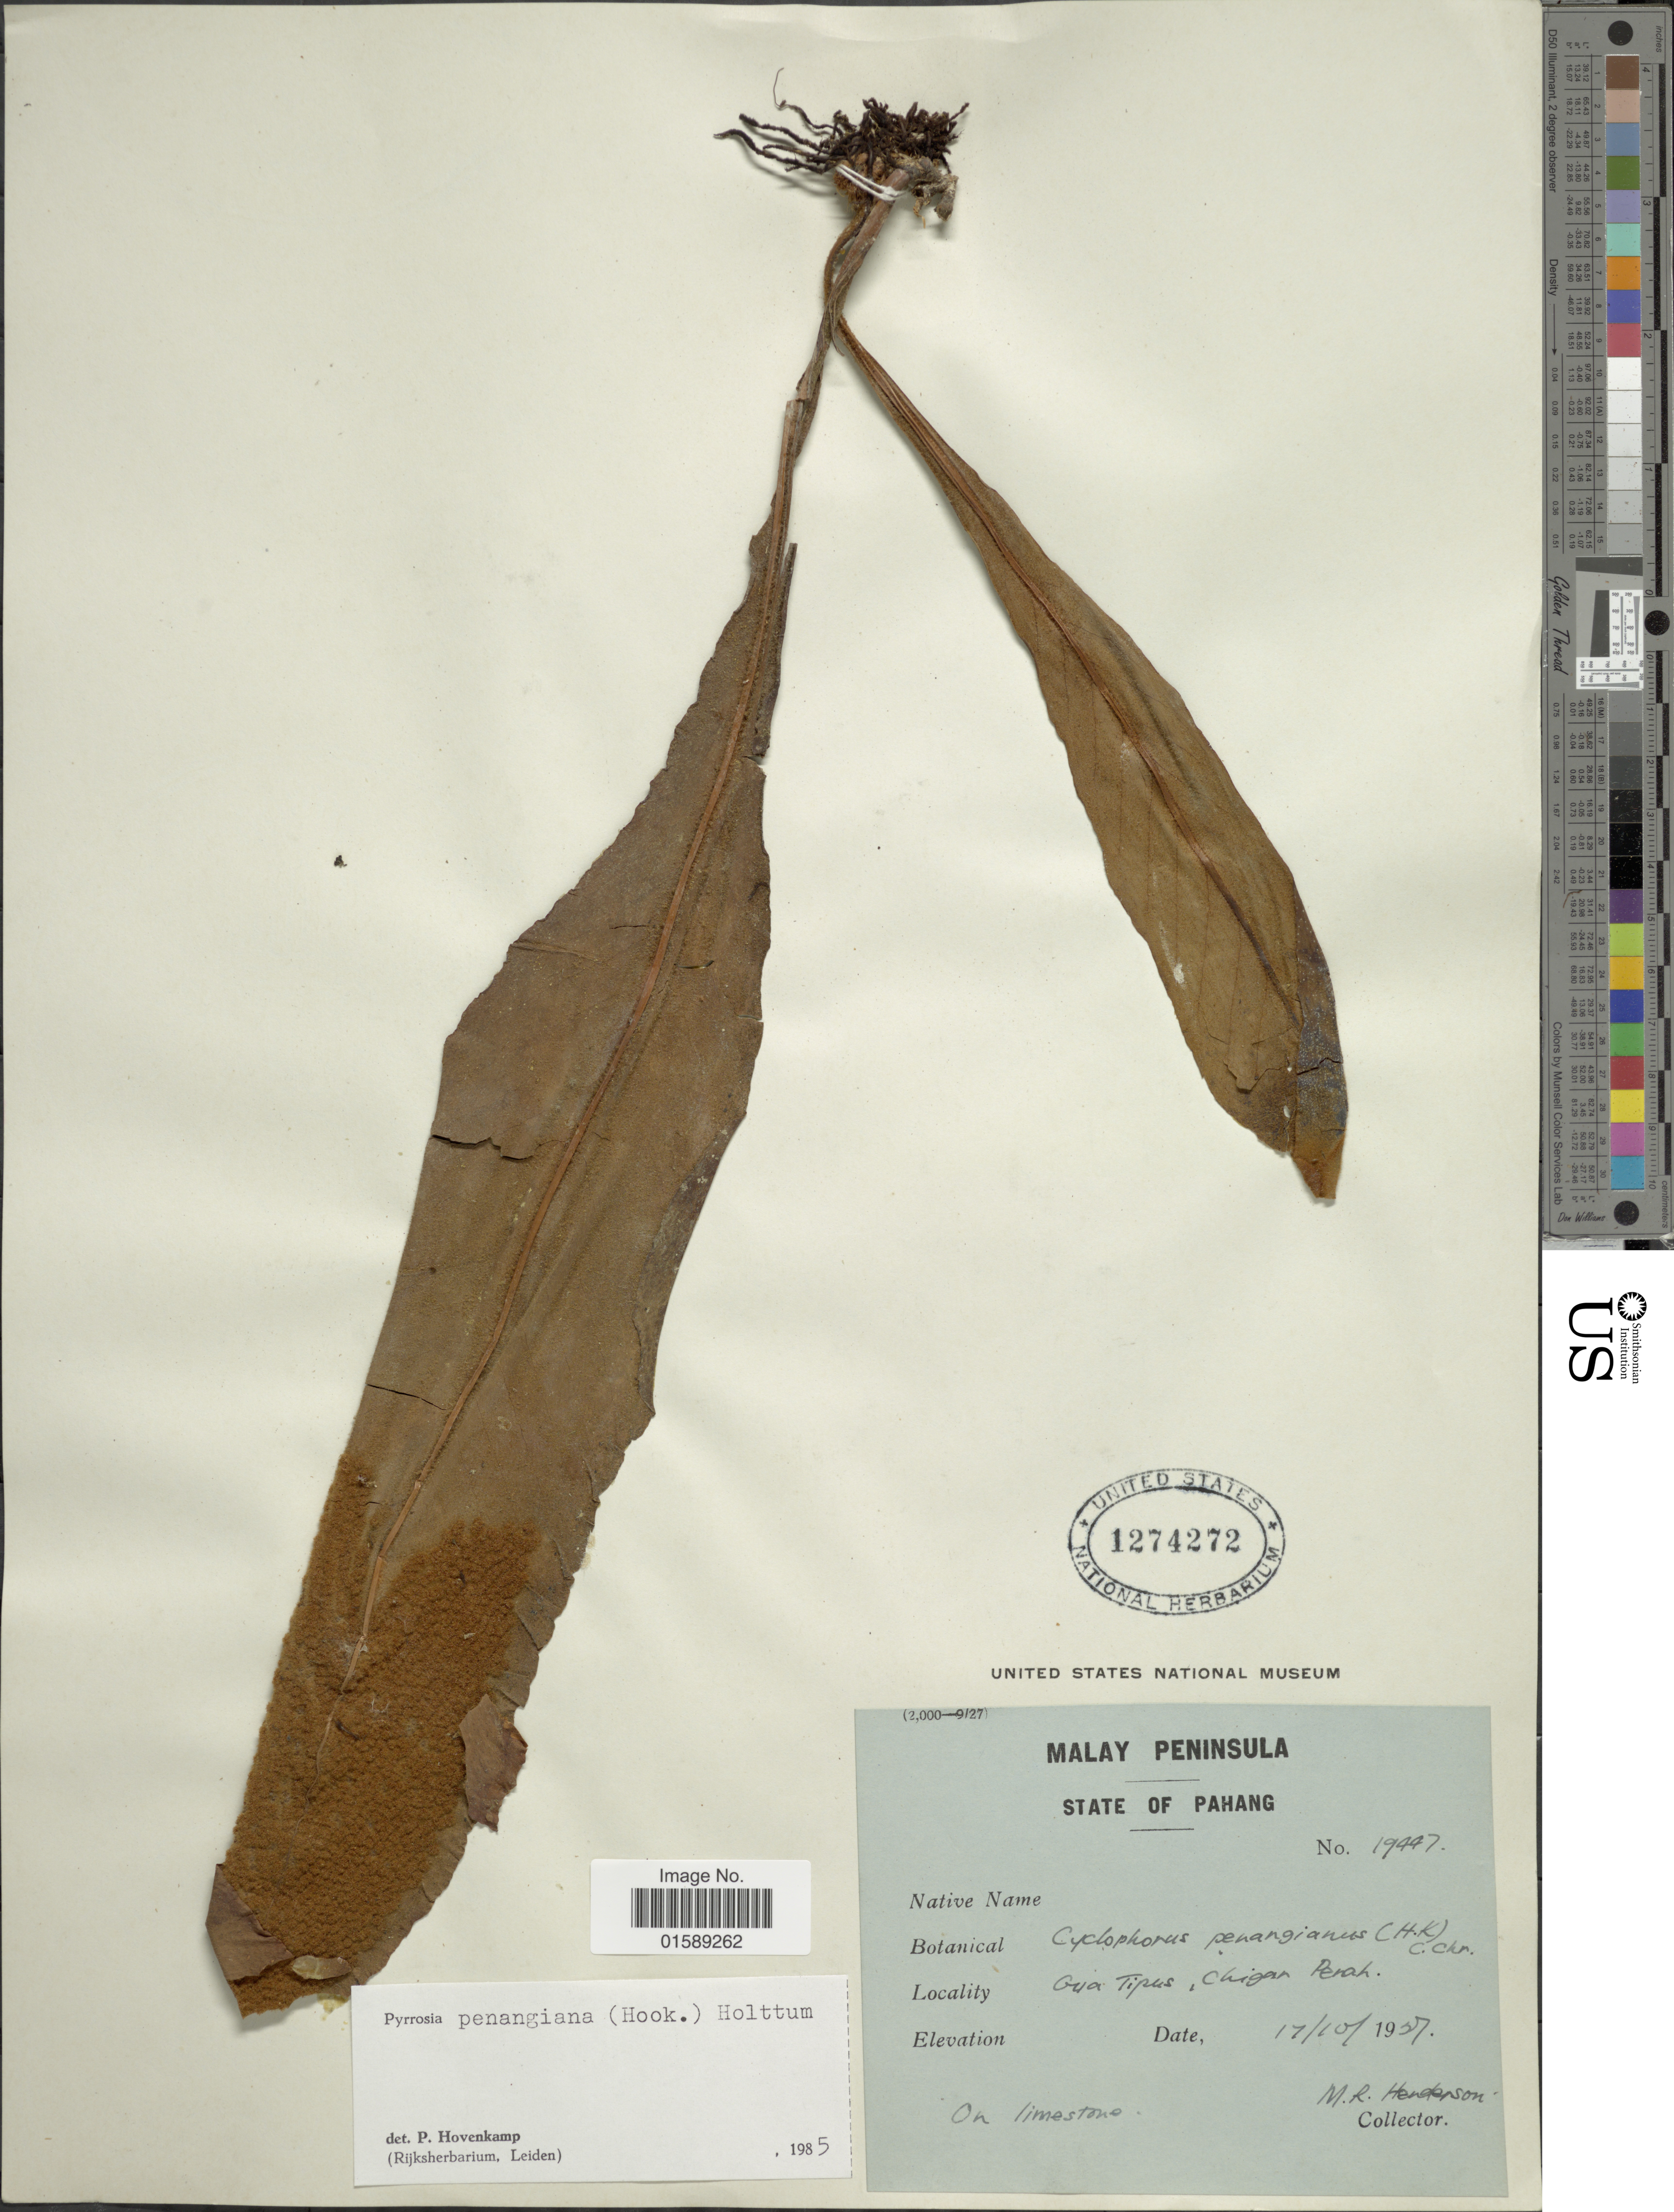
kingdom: Plantae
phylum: Tracheophyta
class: Polypodiopsida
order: Polypodiales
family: Polypodiaceae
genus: Pyrrosia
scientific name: Pyrrosia penangiana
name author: (Hook.) Holttum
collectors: M. Henderson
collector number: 19447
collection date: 1957-10-17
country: Malaysia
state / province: Pahang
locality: Malay Peninsula, State of Pahang. Cija Tipus, Chigan Perah. [interpreted]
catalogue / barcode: US 1274272